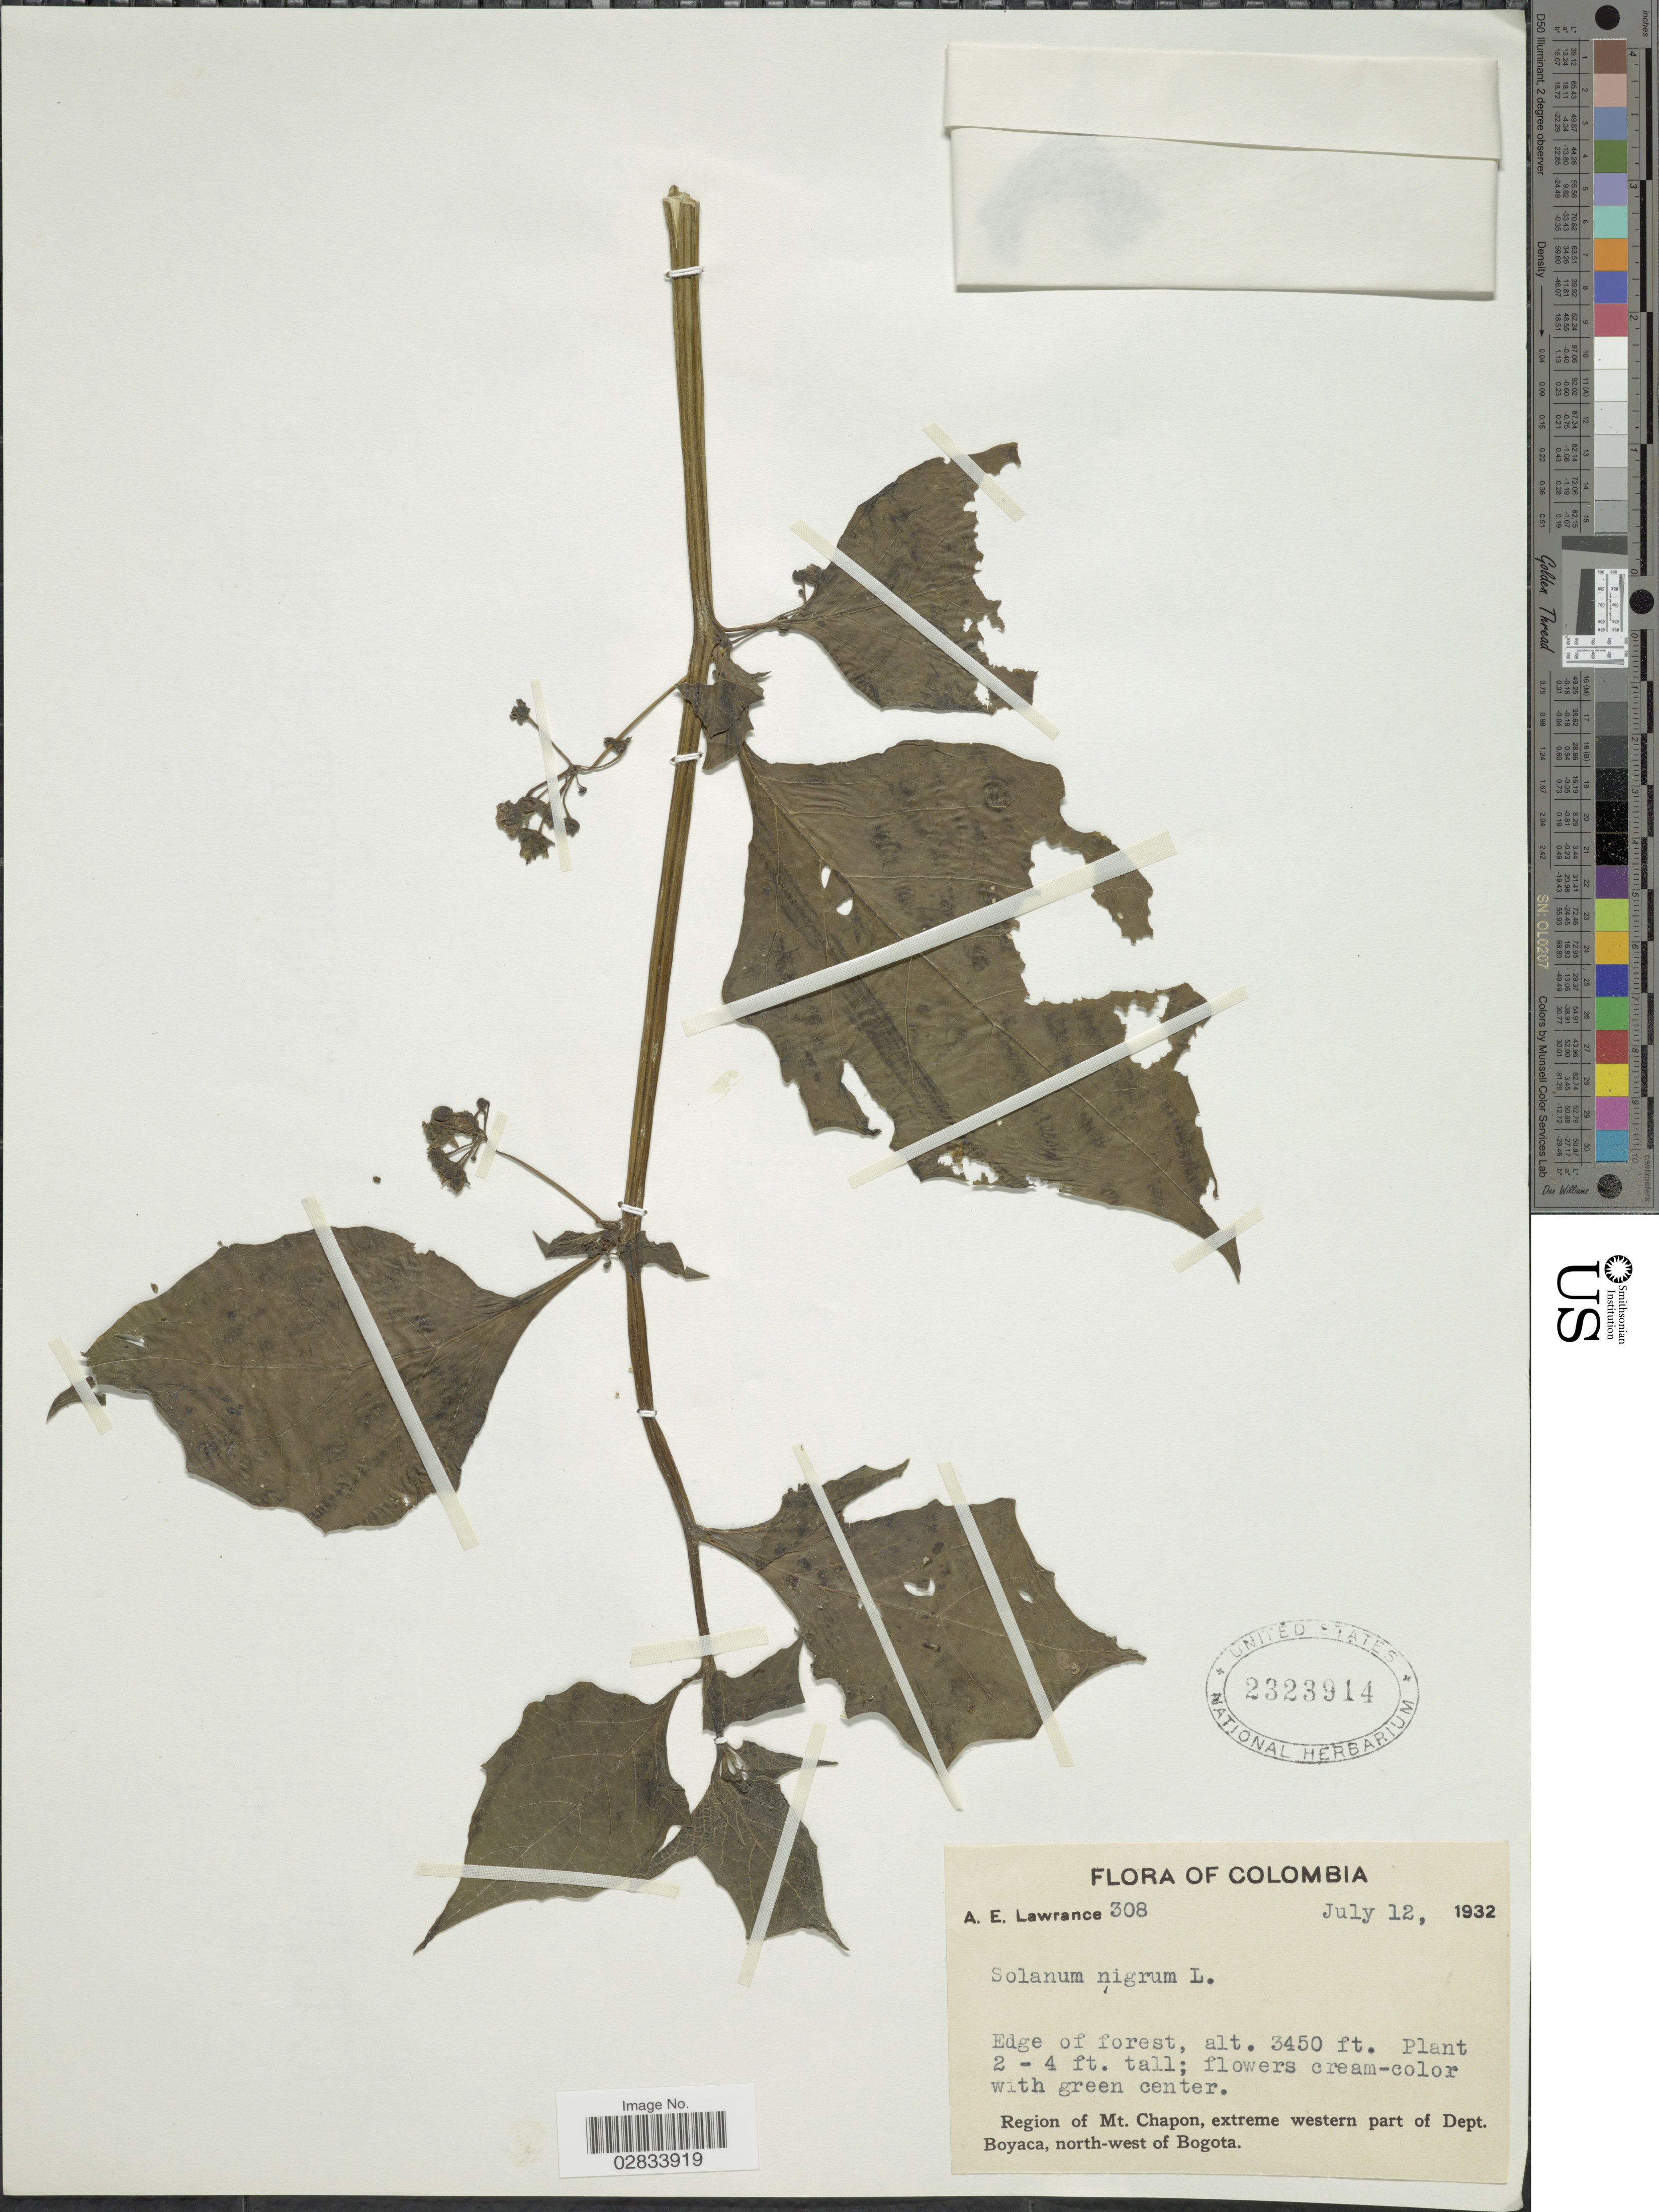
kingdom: Plantae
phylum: Tracheophyta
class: Magnoliopsida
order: Solanales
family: Solanaceae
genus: Solanum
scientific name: Solanum nigrum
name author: L.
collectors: A. Lawrance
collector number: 308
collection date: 1932-07-12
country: Colombia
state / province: Boyacá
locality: Region of Mt. Chapon, extreme western part of Dept. Boyaca, north-west of Bogota.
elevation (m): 1052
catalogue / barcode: US 2323914